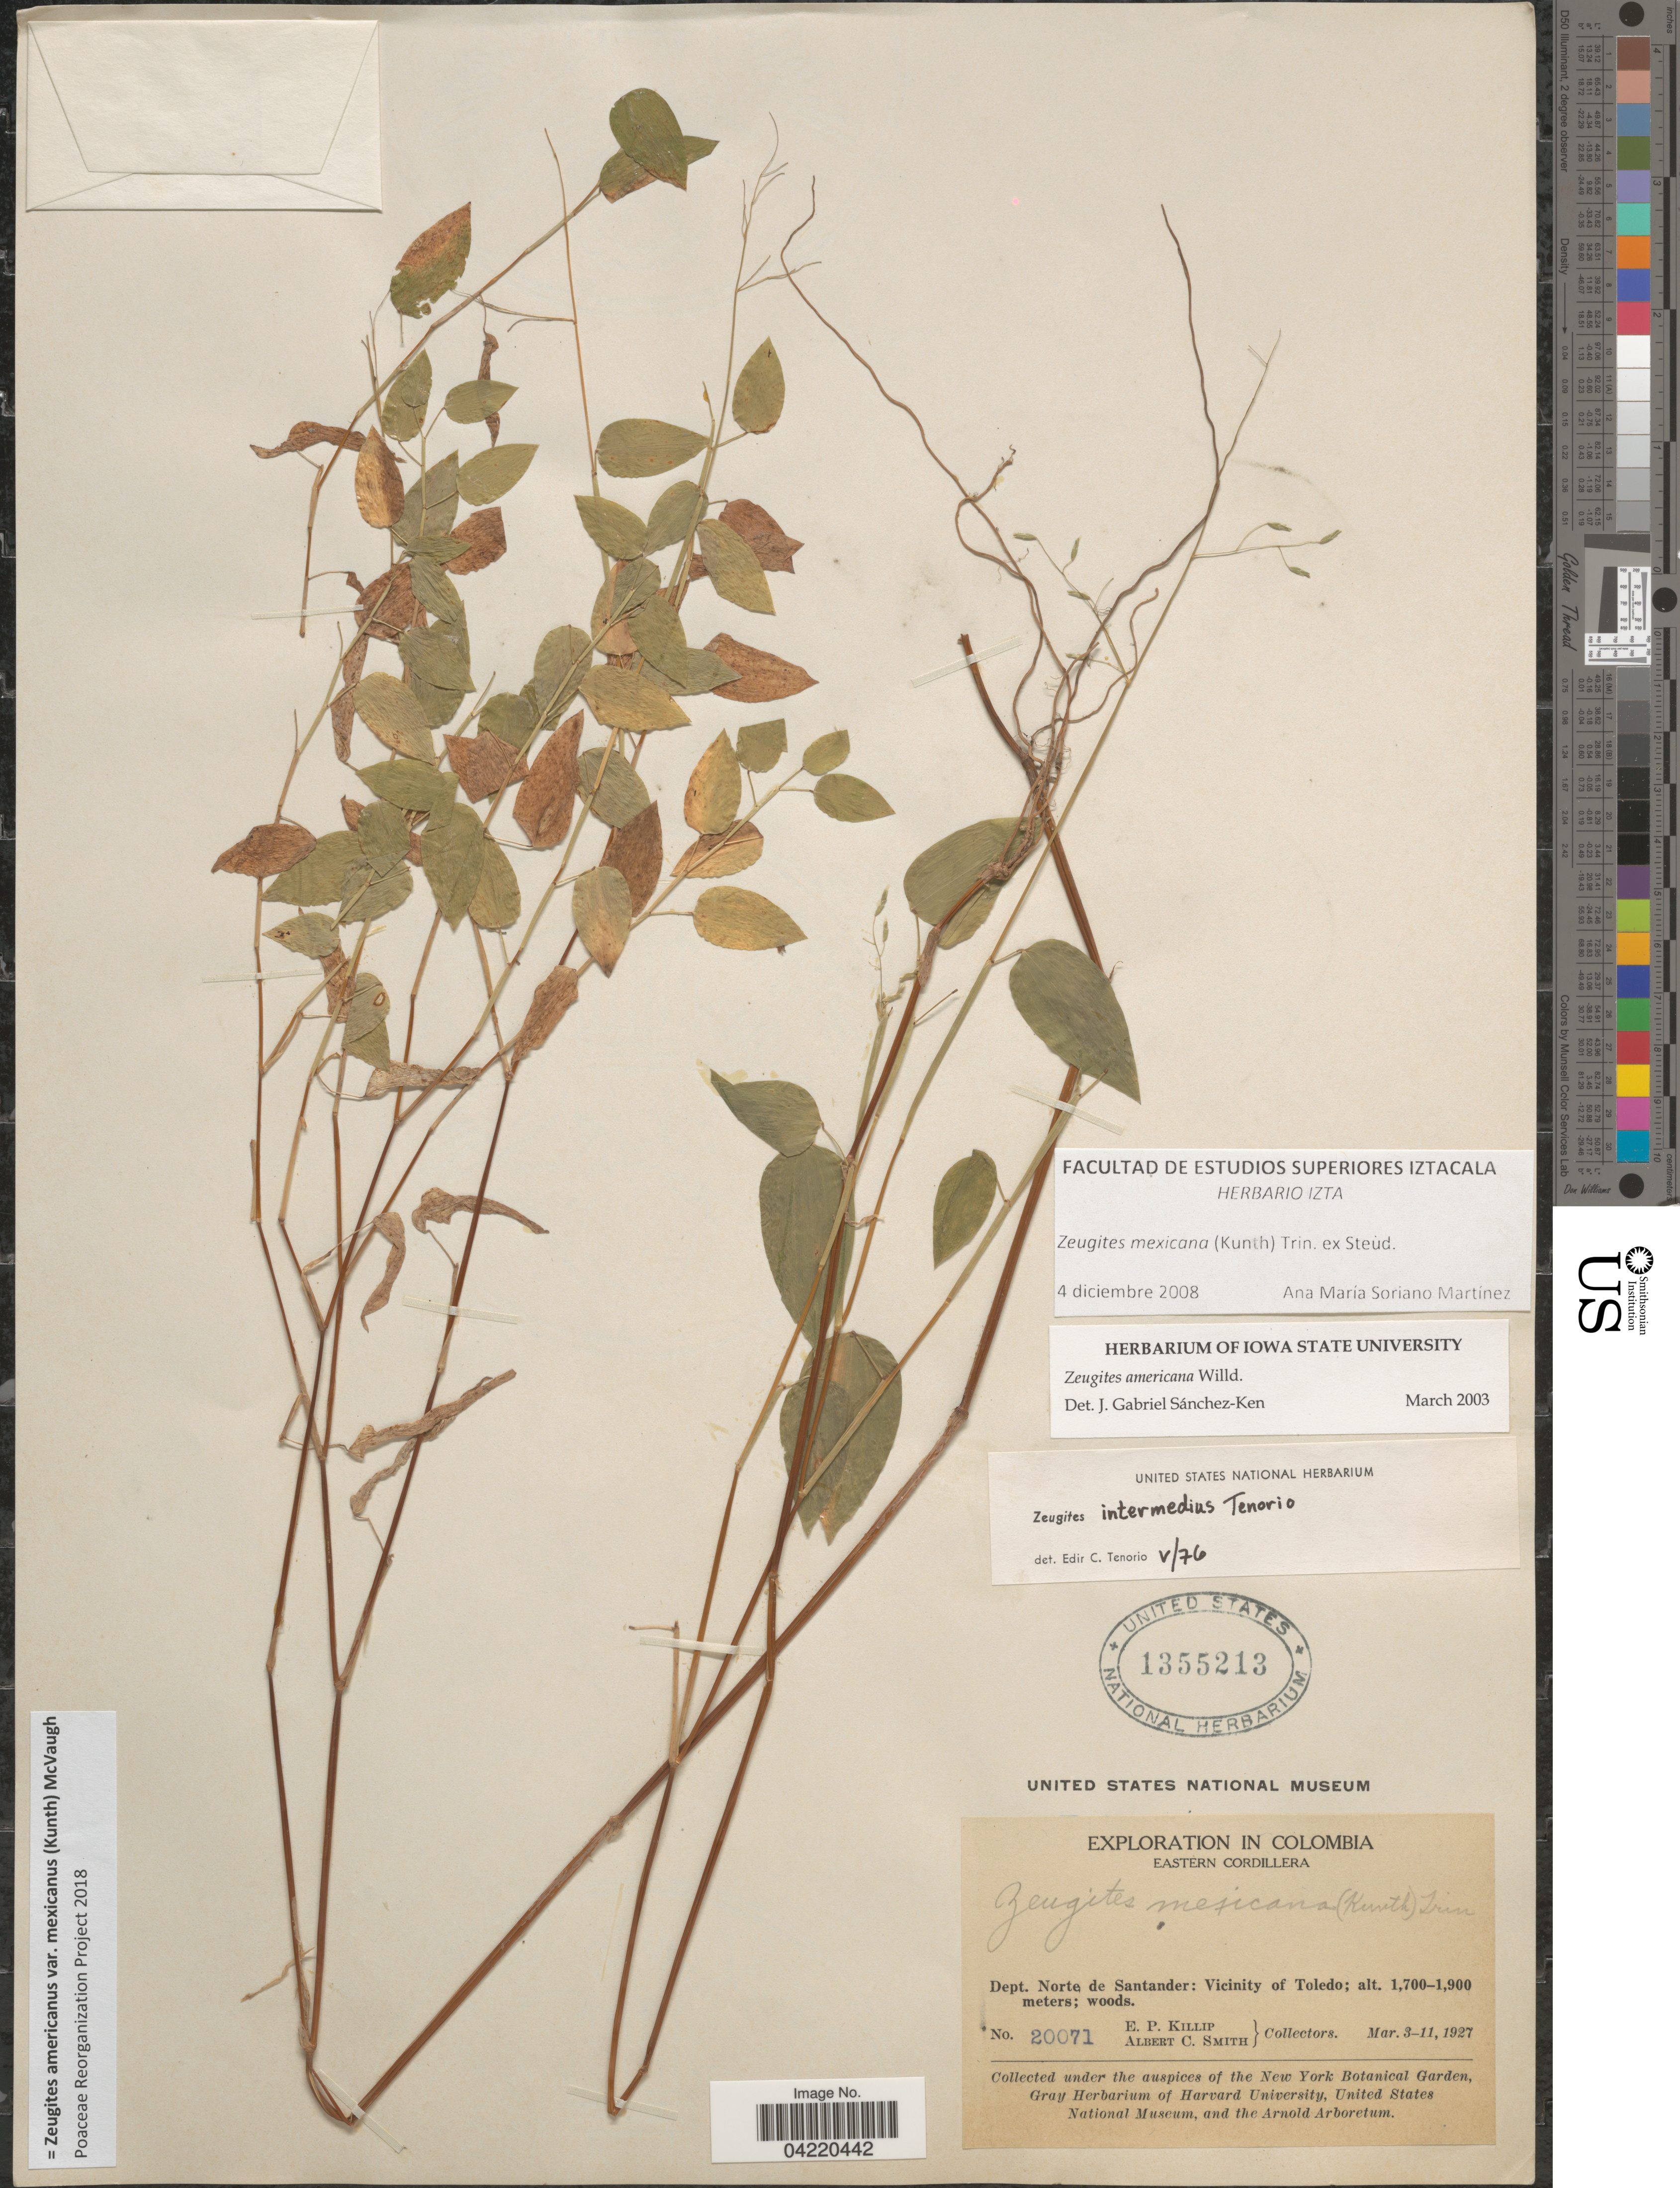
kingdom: Plantae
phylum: Tracheophyta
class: Liliopsida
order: Poales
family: Poaceae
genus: Zeugites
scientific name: Zeugites americanus var. mexicanus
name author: (Kunth) McVaugh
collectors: E. P. Killip & A. C. Smith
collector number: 20071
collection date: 1927-03-03/1927-03-11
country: Colombia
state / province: Norte de Santander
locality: Exploration in Colombia. Eastern Cordillera. Dept. Norte de Santander: Vicinity of Toledo.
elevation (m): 1700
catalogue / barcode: US 1355213